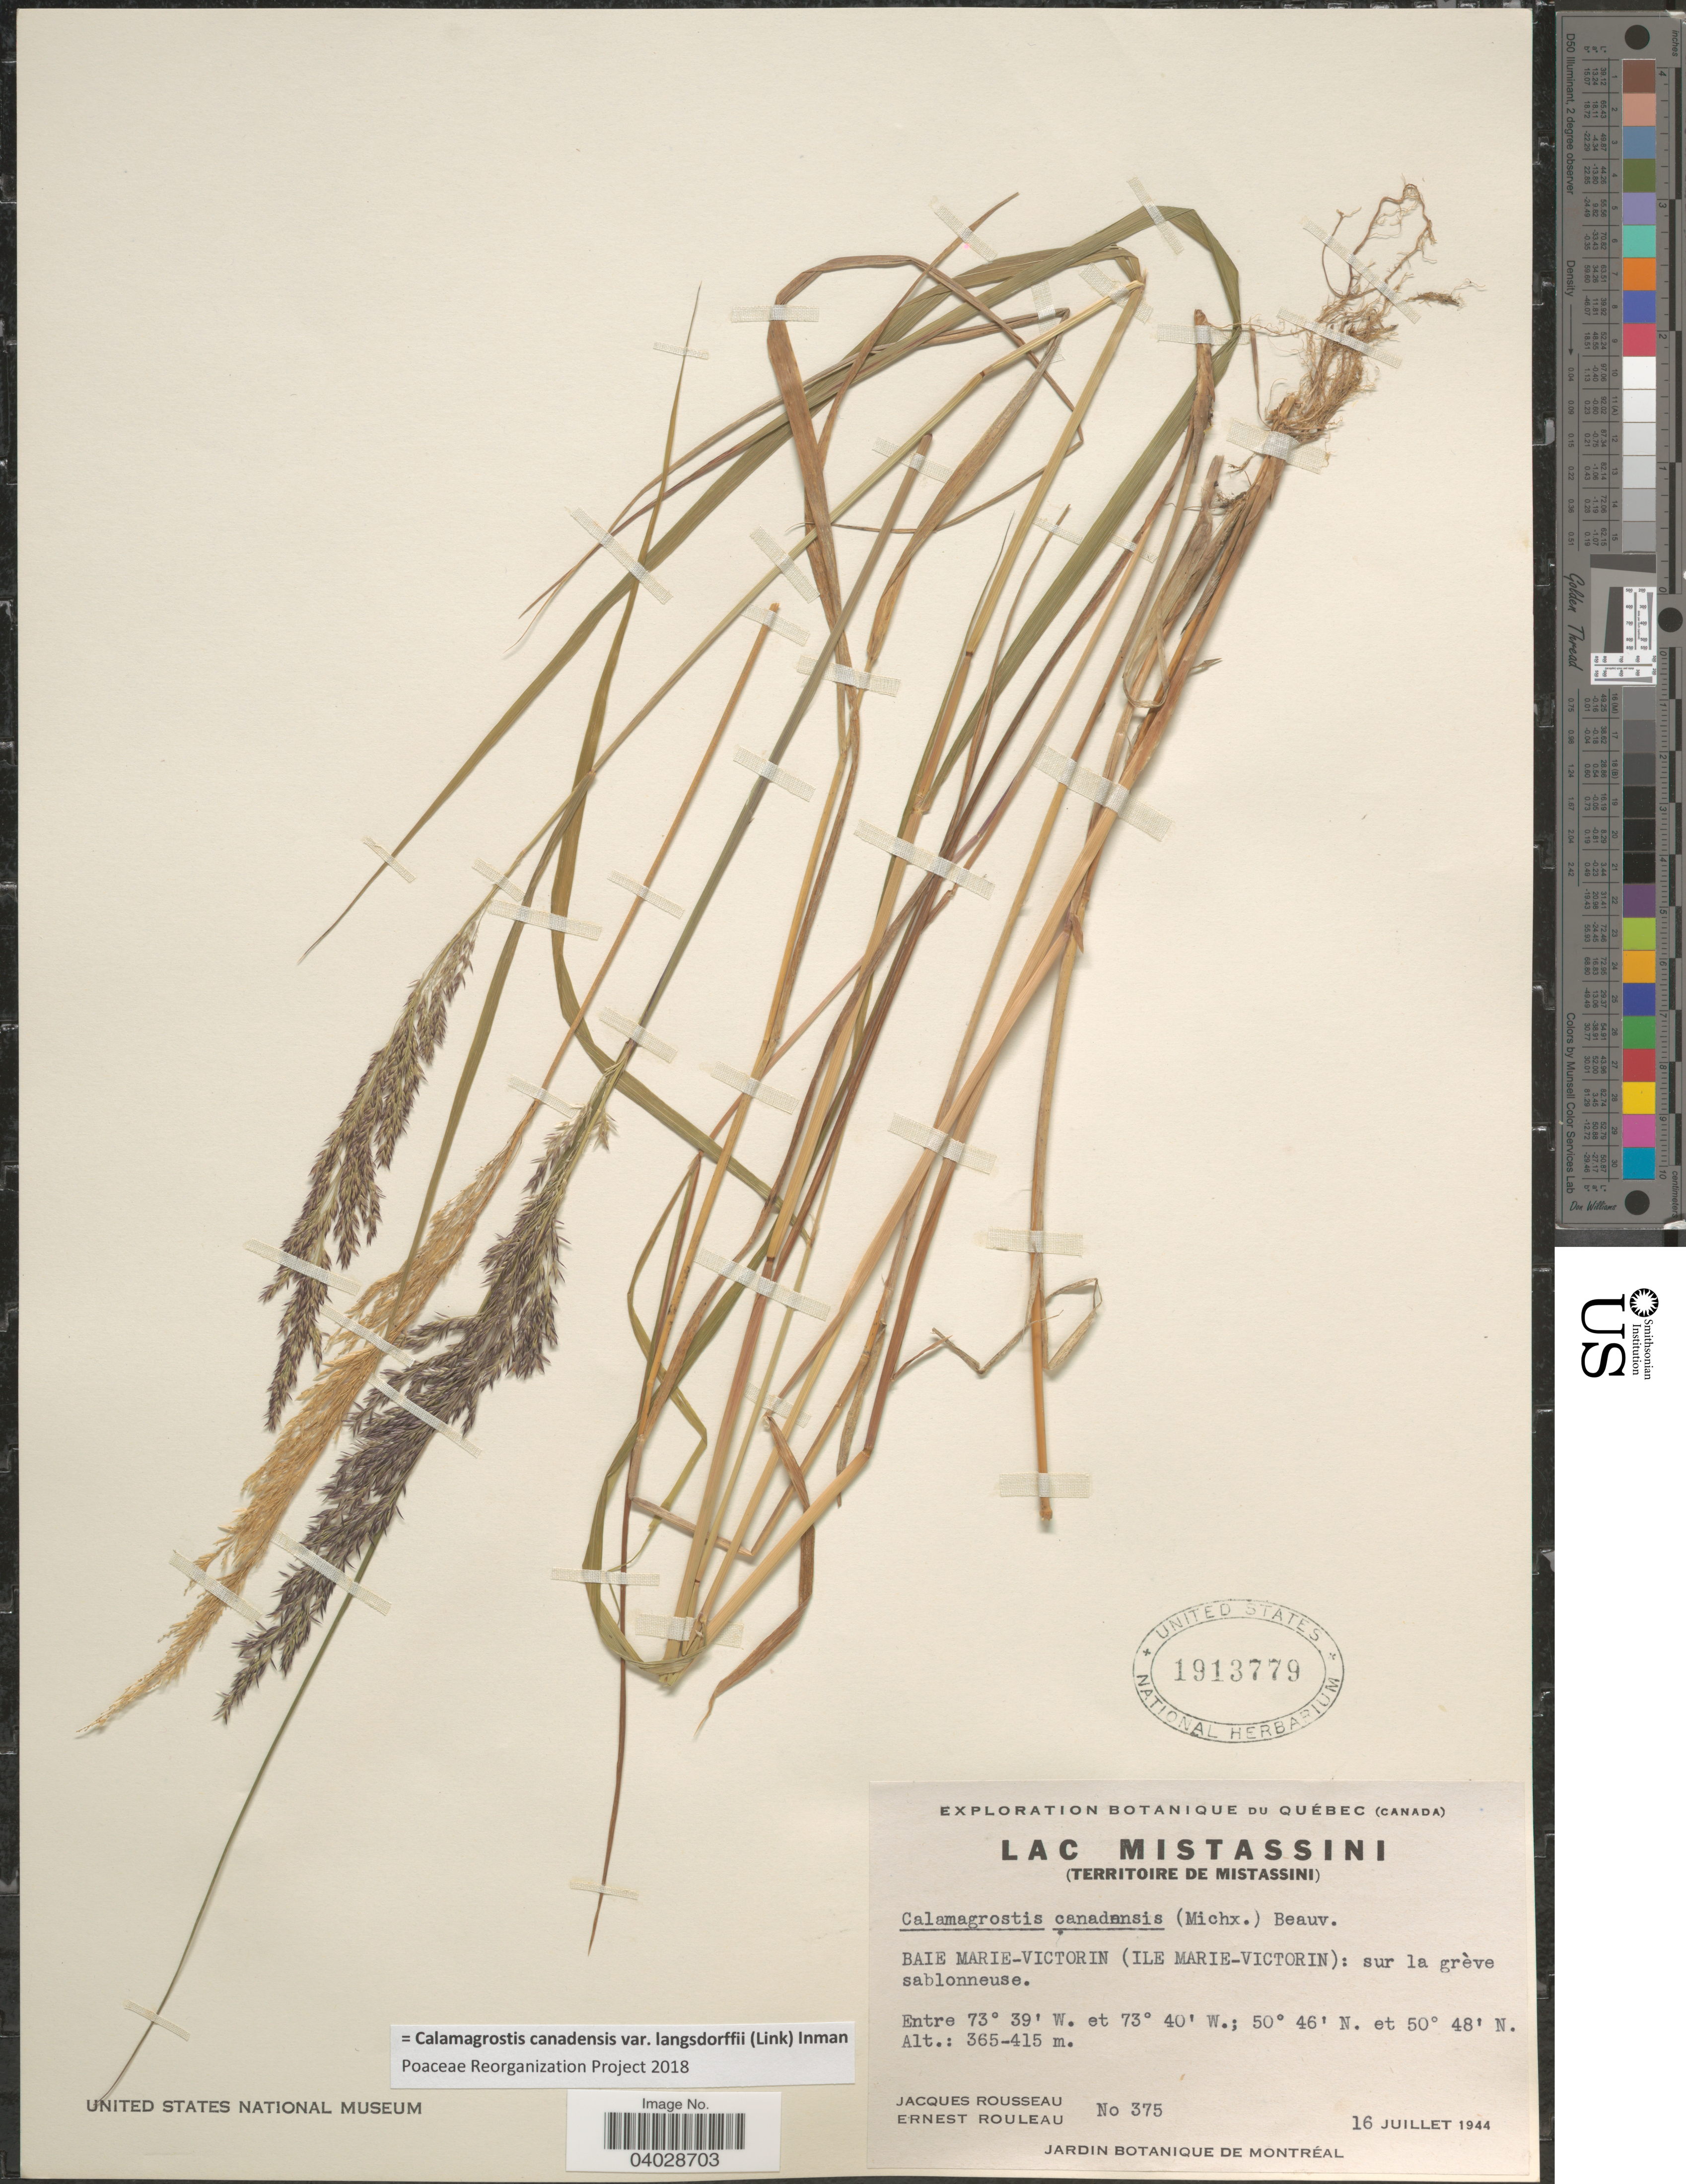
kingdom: Plantae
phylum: Tracheophyta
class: Liliopsida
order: Poales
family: Poaceae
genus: Calamagrostis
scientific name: Calamagrostis canadensis var. langsdorffii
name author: (Link) Inman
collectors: J. Rousseau & J. Rouleau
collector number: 375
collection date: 1944-07-16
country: Canada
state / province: Quebec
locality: Lac Mistassini (Territoire de Mistassini). Baie Marie-Victorin (Ile Marie-Victorin): sur la grève sablonneuse.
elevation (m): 365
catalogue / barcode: US 1913779